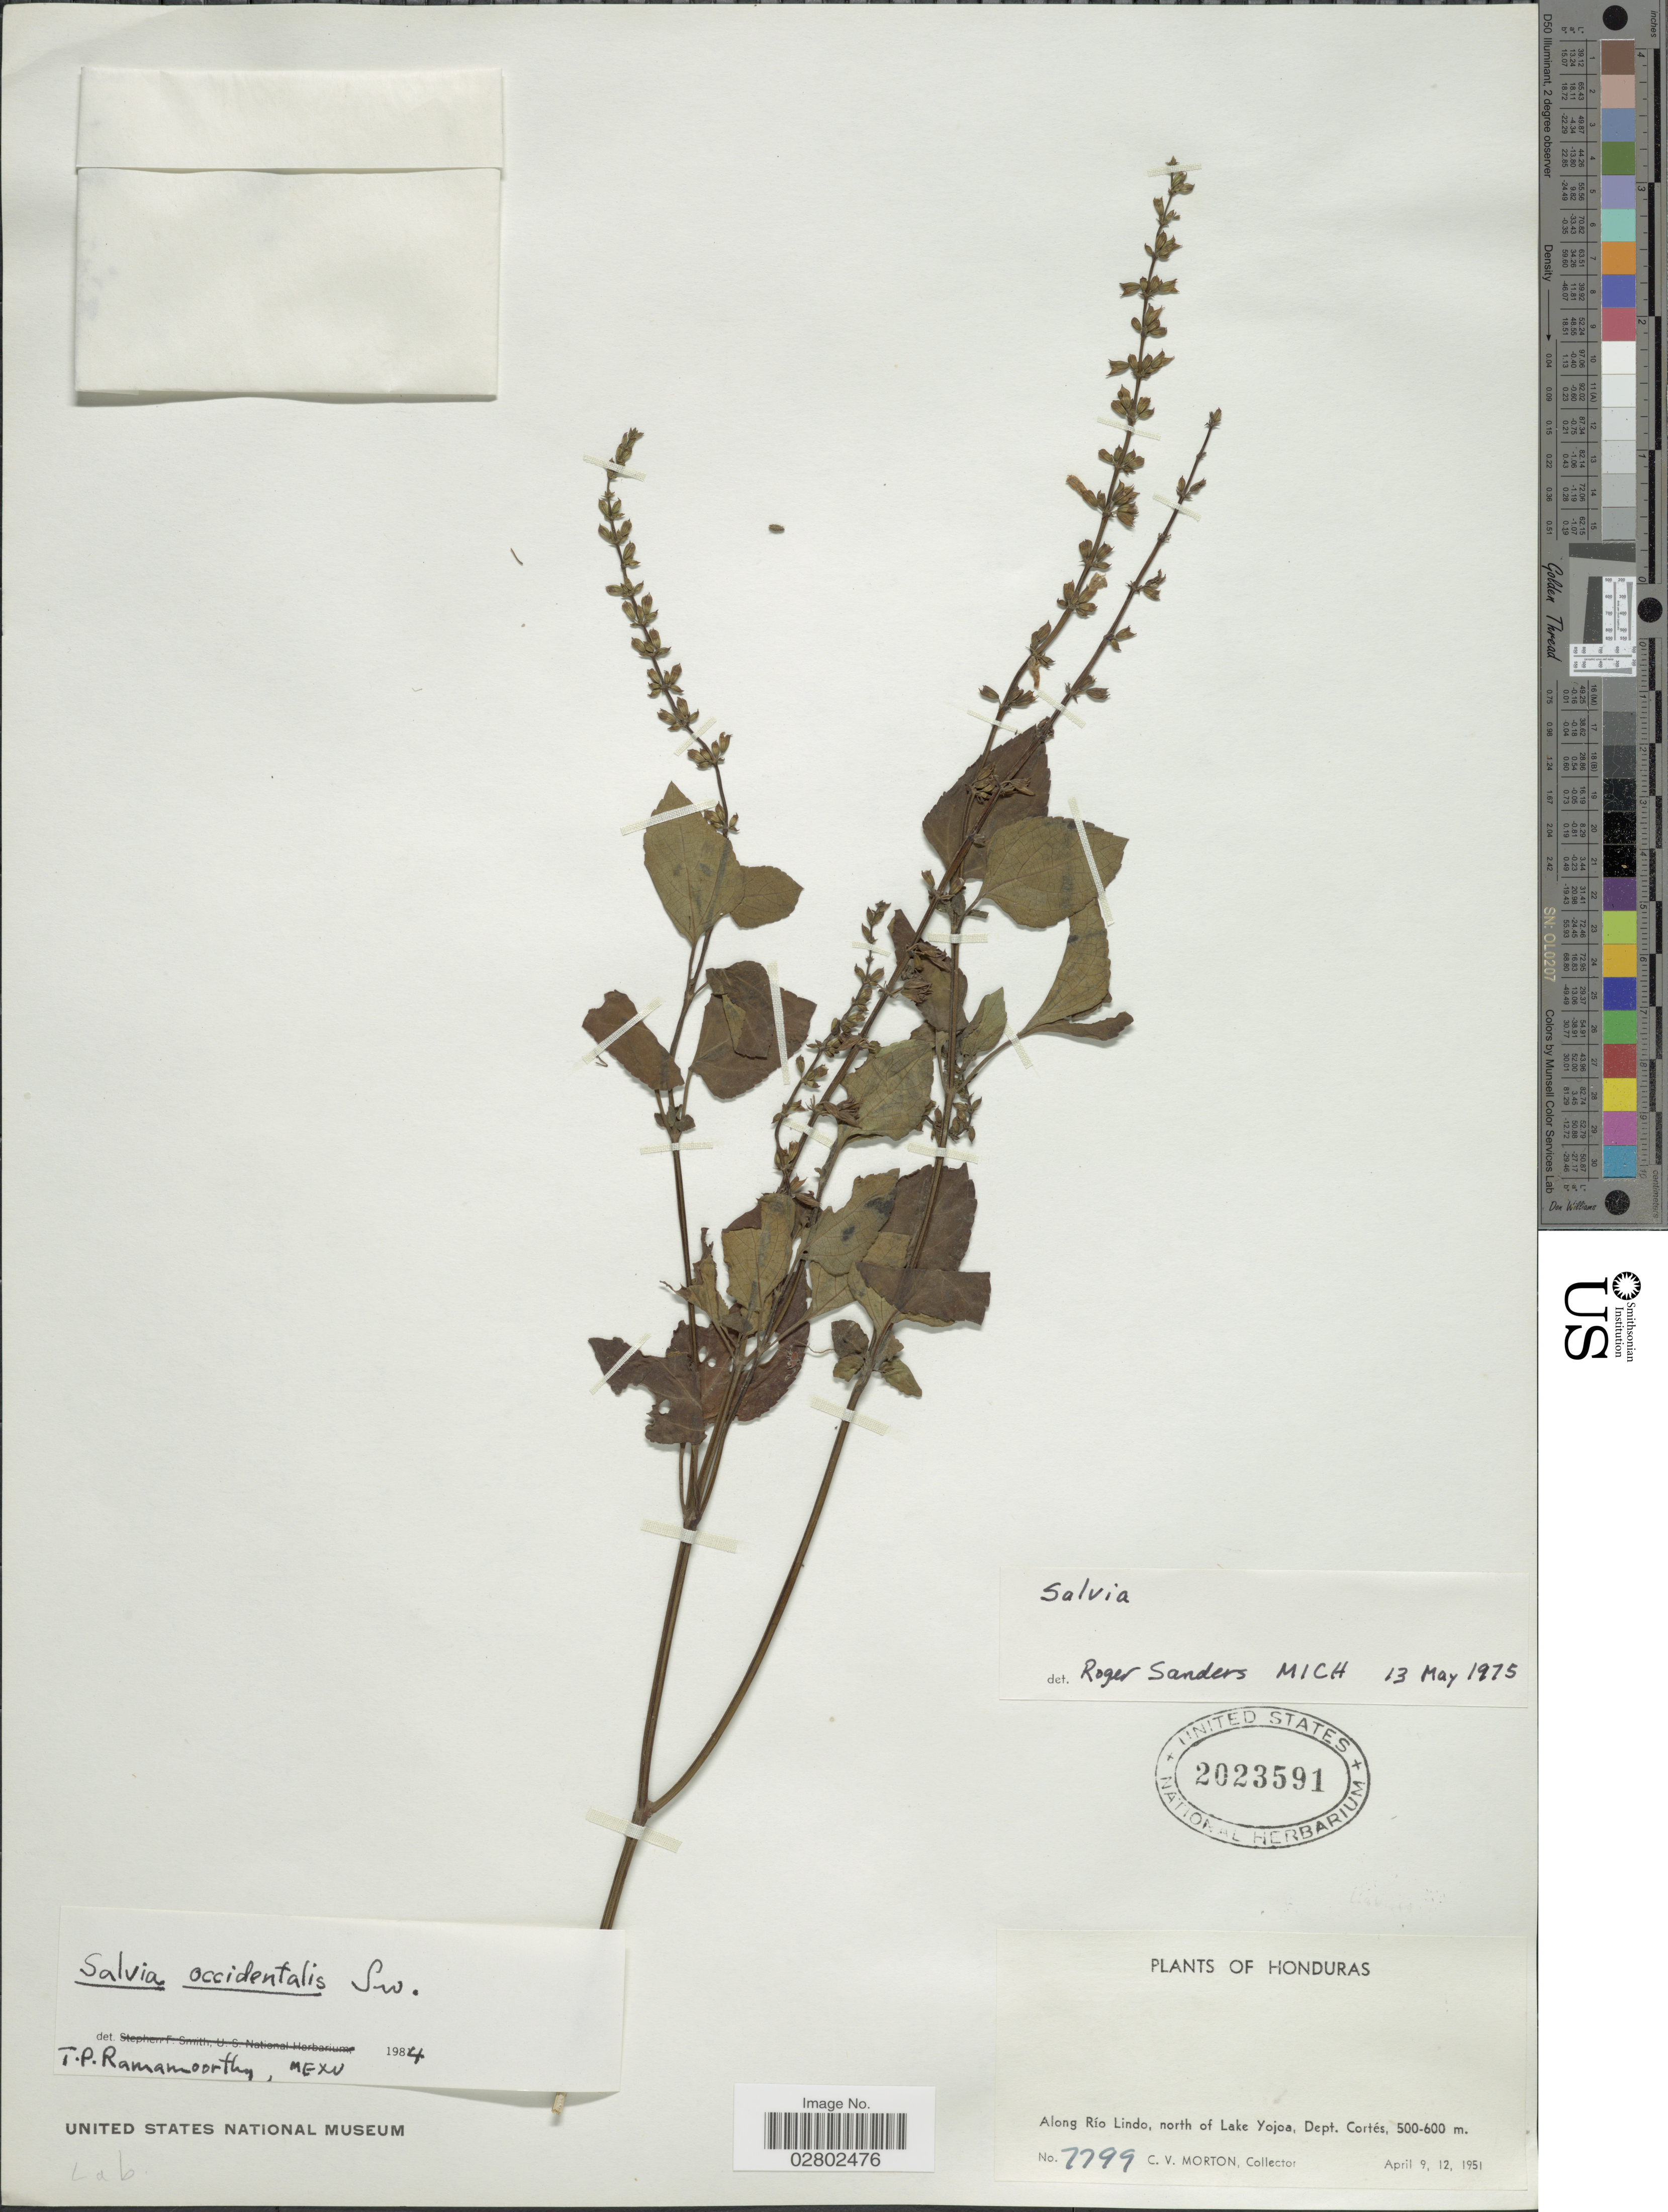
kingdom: Plantae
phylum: Tracheophyta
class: Magnoliopsida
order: Lamiales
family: Lamiaceae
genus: Salvia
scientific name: Salvia occidentalis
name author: Sw.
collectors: C. V. Morton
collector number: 7799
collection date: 1951-04-09/1951-04-12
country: Honduras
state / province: Cortés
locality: Along Río Lindo, north of Lake Yojoa, Dept. Cortés.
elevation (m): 500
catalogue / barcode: US 2023591